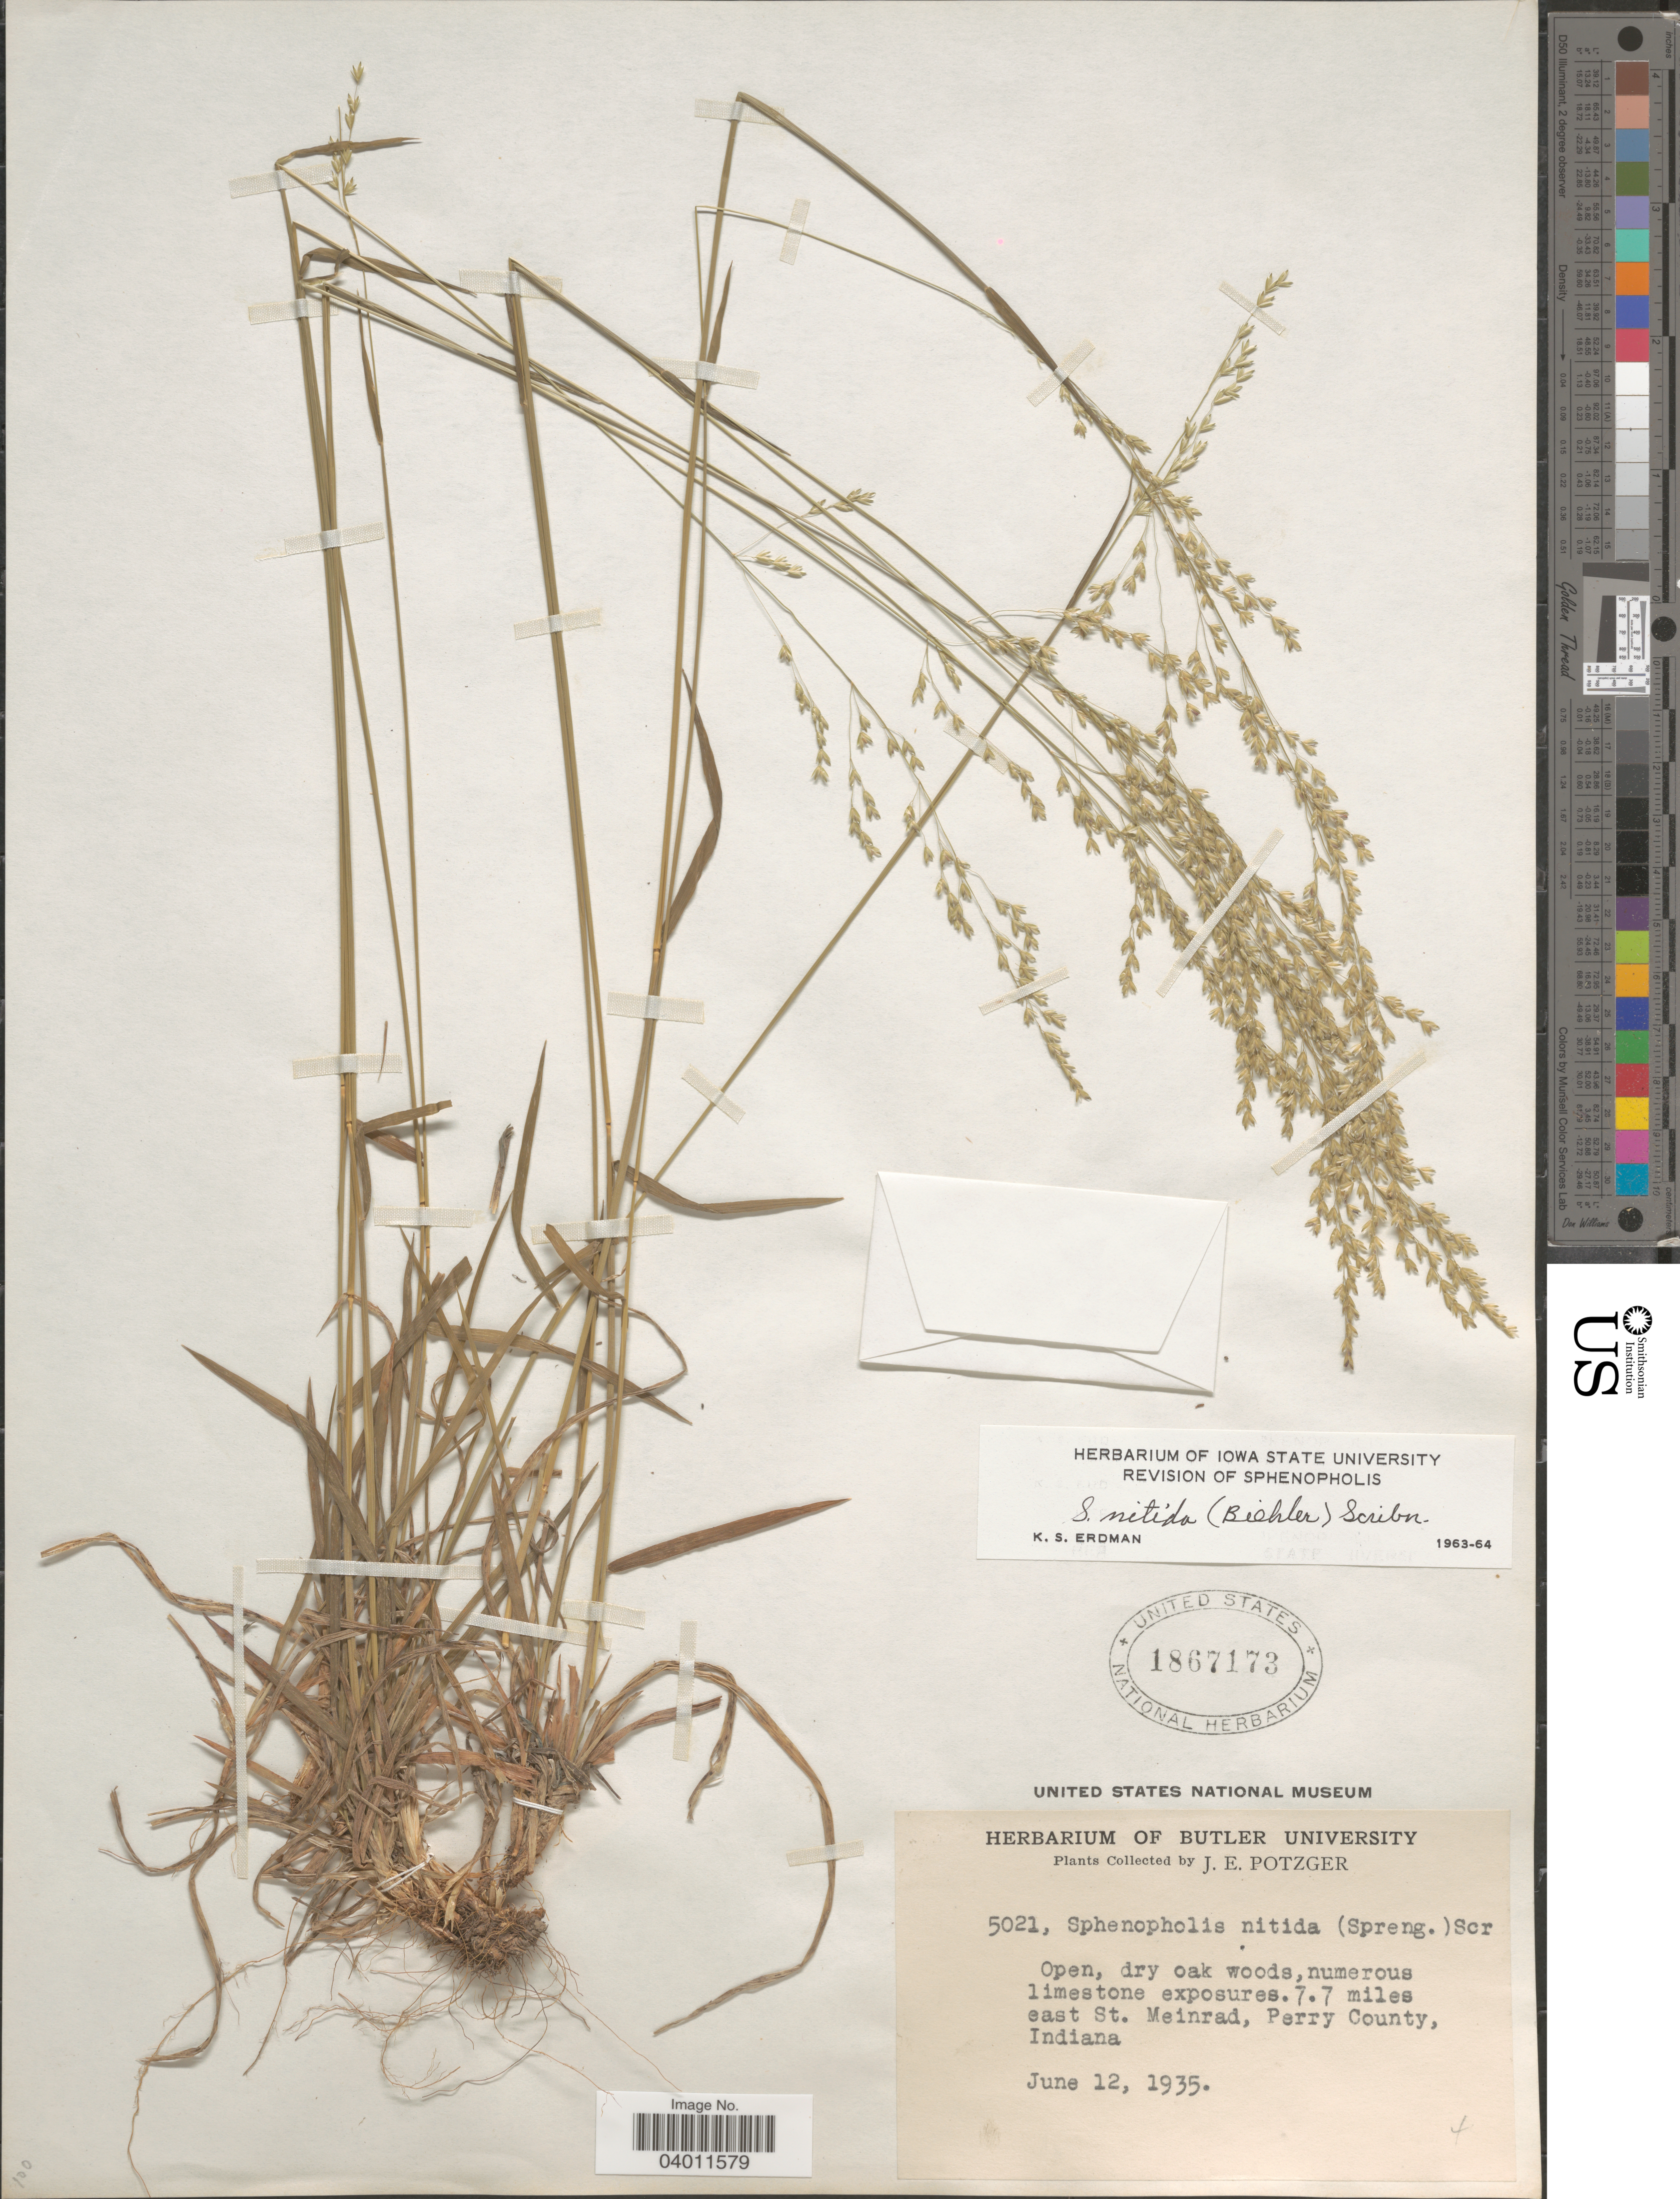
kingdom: Plantae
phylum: Tracheophyta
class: Liliopsida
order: Poales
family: Poaceae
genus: Sphenopholis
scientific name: Sphenopholis nitida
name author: (Biehler) Scribn.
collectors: J. Potzger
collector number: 5021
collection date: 1935-06-12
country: United States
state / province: Indiana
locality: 7.7 miles east St. Meinrad, Perry County.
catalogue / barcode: US 1867173